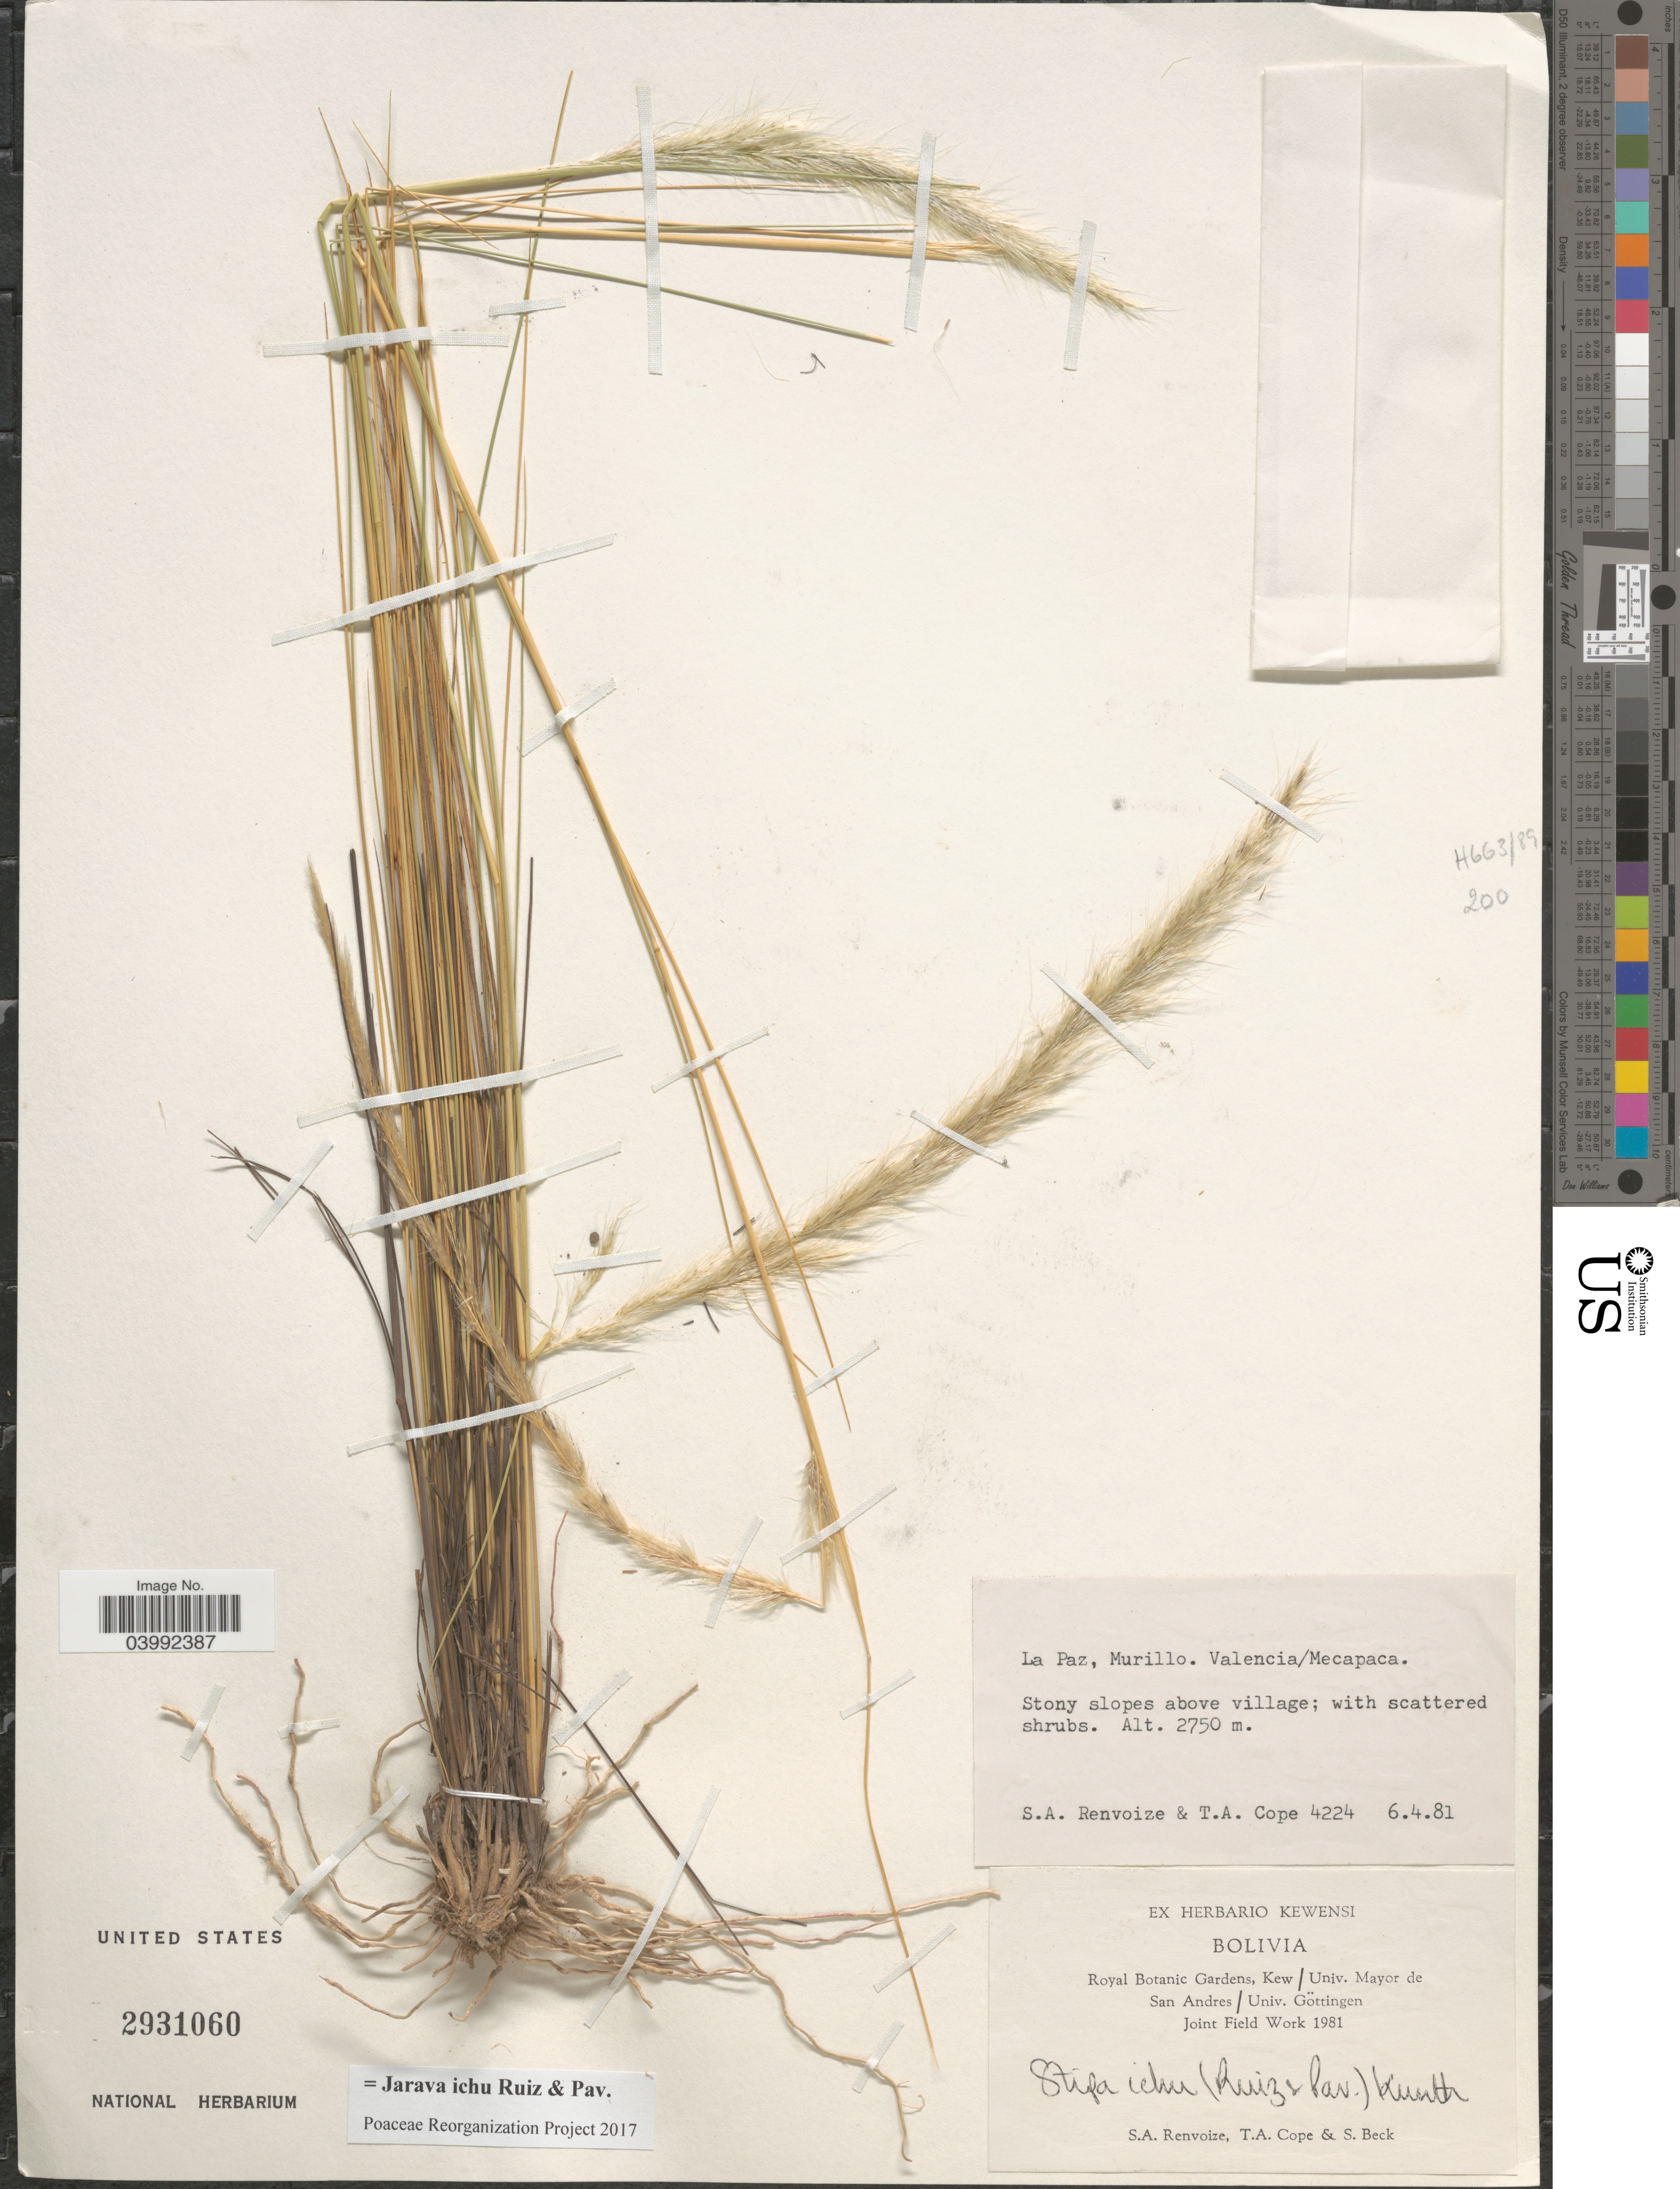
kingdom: Plantae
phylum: Tracheophyta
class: Liliopsida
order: Poales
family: Poaceae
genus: Jarava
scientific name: Jarava ichu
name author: Ruiz & Pav.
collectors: S. A. Renvoize, T. A. Cope & S. G. Beck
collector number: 4224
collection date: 1981-04-06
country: Bolivia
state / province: La Paz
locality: La Paz, Murillo. Valencia/Mecapaca.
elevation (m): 2750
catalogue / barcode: US 2931060